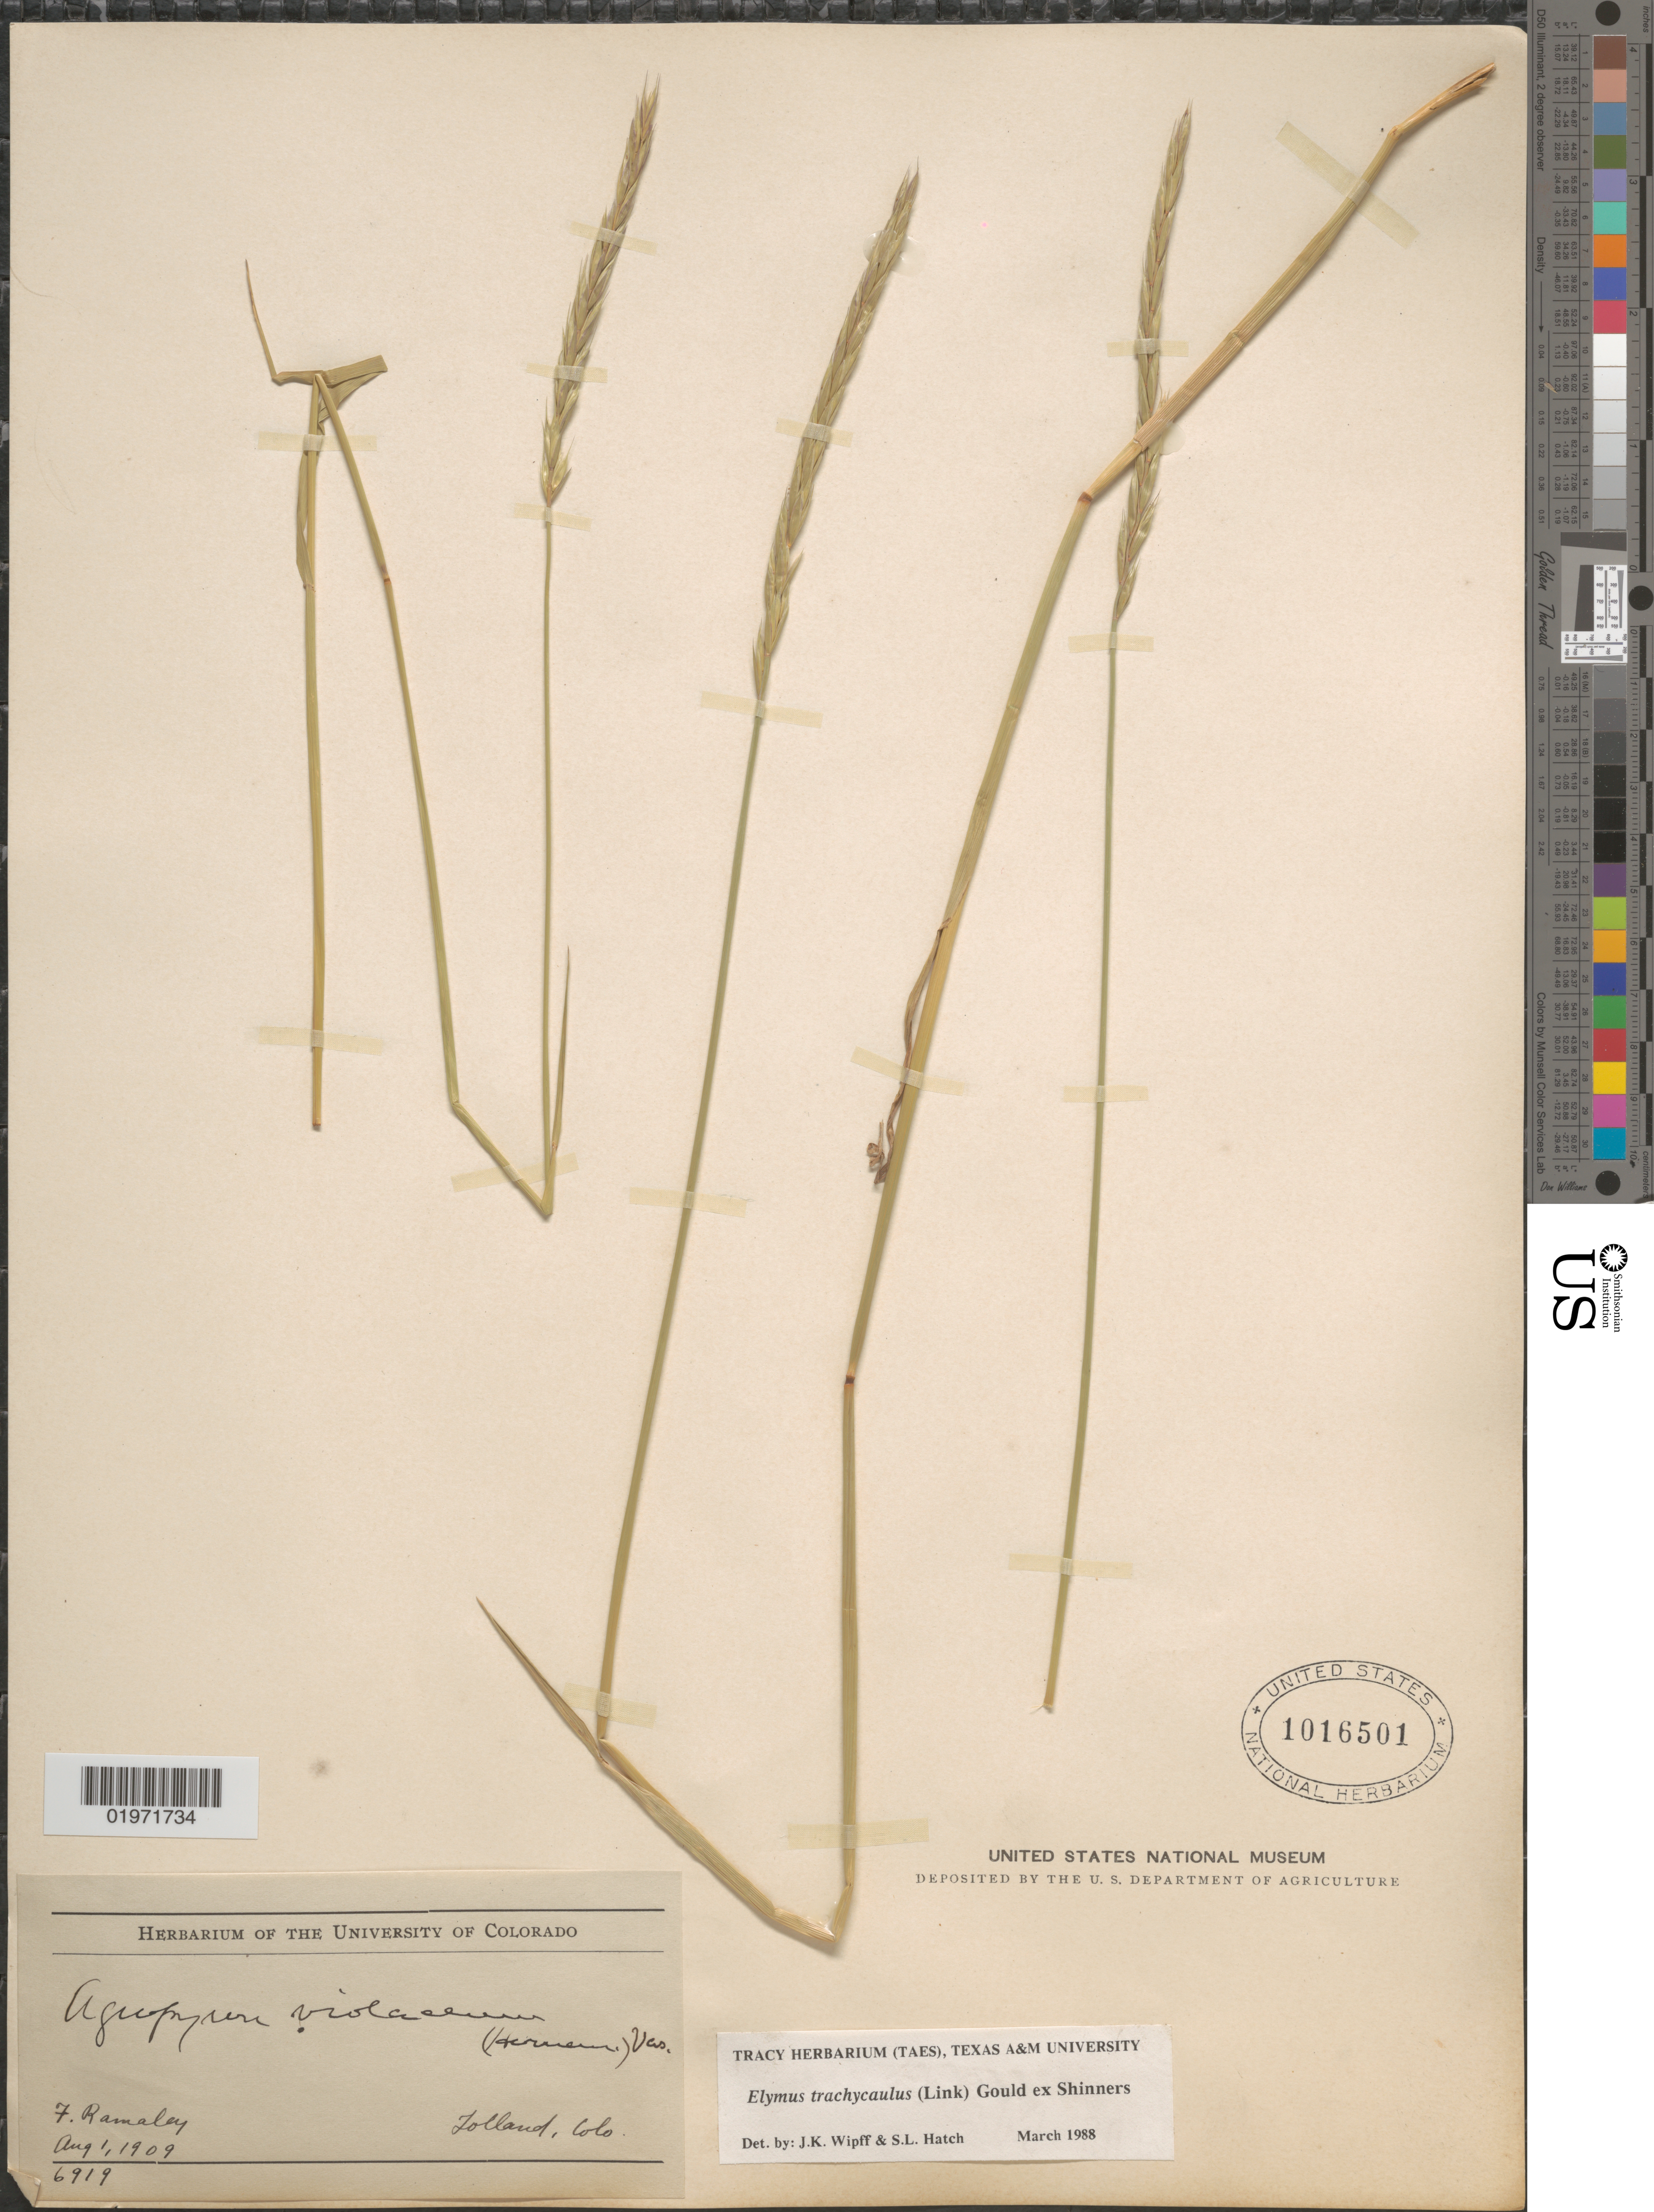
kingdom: Plantae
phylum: Tracheophyta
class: Liliopsida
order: Poales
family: Poaceae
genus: Elymus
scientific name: Elymus trachycaulus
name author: (Link) Gould ex Shinners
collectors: F. Ramaley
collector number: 6919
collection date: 1909-08-01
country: United States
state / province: Colorado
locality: Tolland.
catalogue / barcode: US 1016501